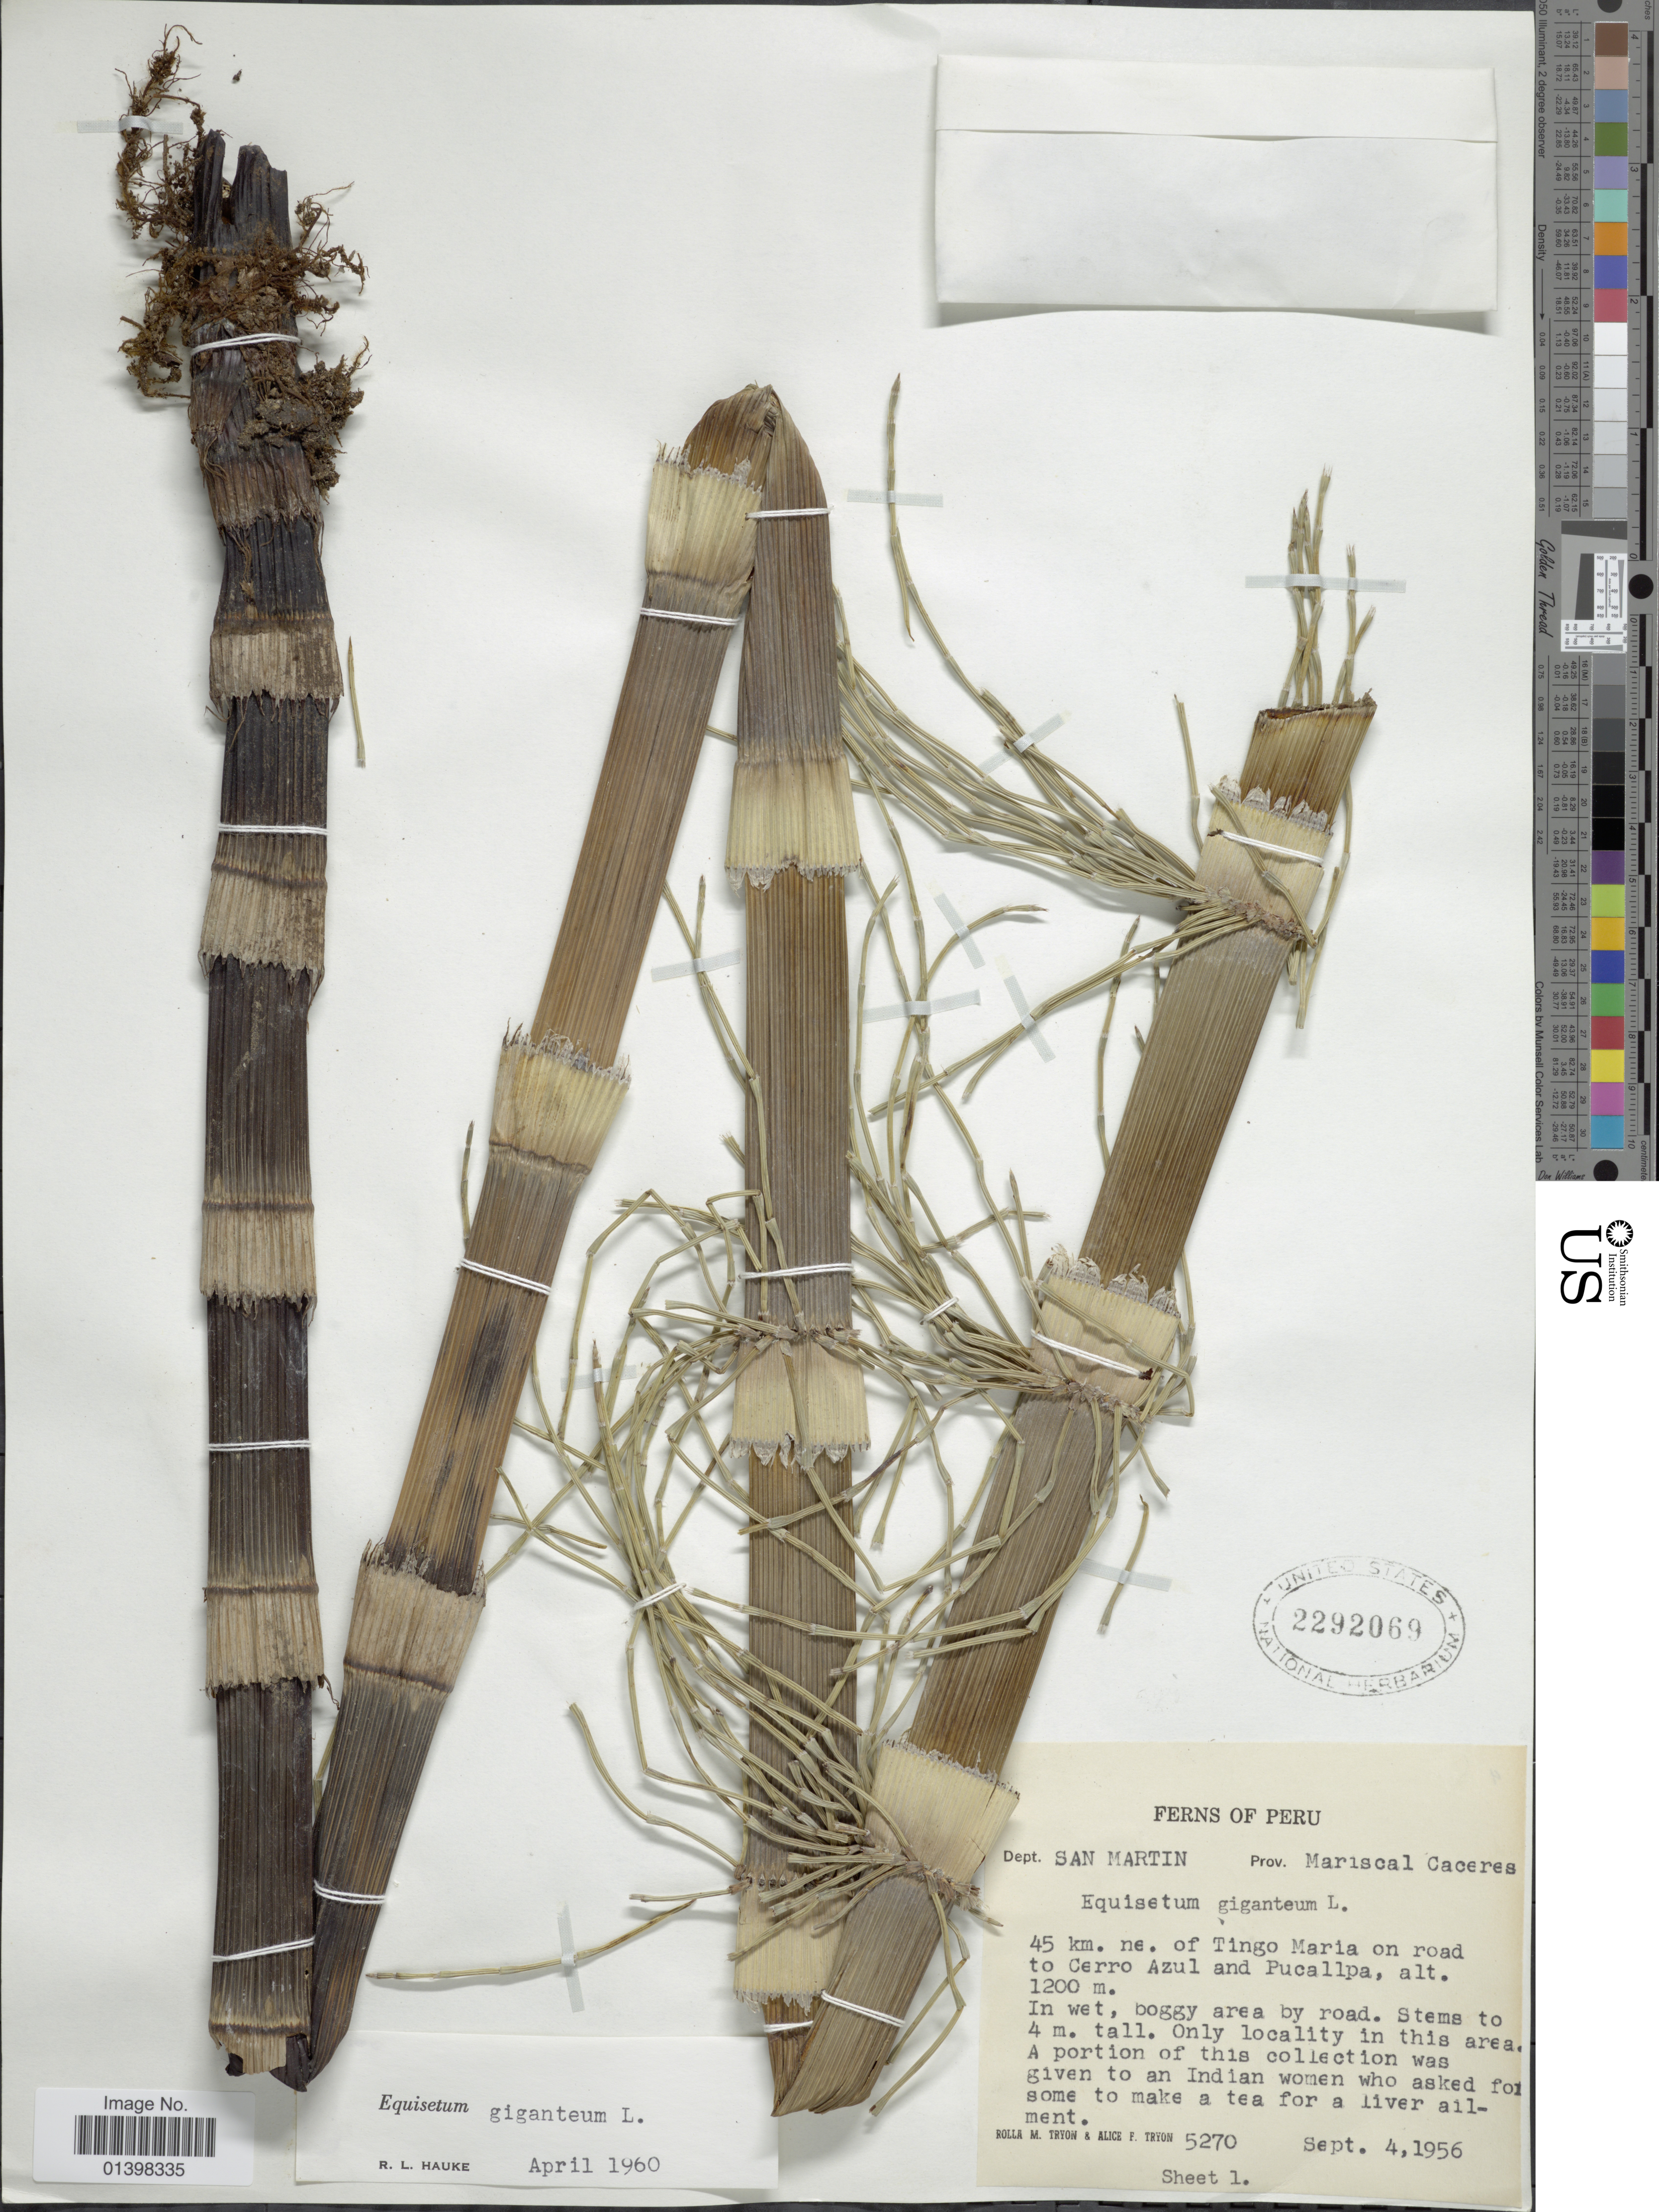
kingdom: Plantae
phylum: Tracheophyta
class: Polypodiopsida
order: Equisetales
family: Equisetaceae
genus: Equisetum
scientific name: Equisetum giganteum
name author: L.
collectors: R. M. Tryon & A. F. Tryon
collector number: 5270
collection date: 1956-09-04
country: Peru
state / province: San Martín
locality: Prov. Mariscal caceres, 45 km ne of Tingo Maria on road to Cerro Azul and Pucallpa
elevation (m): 1200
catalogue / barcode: US 2292069